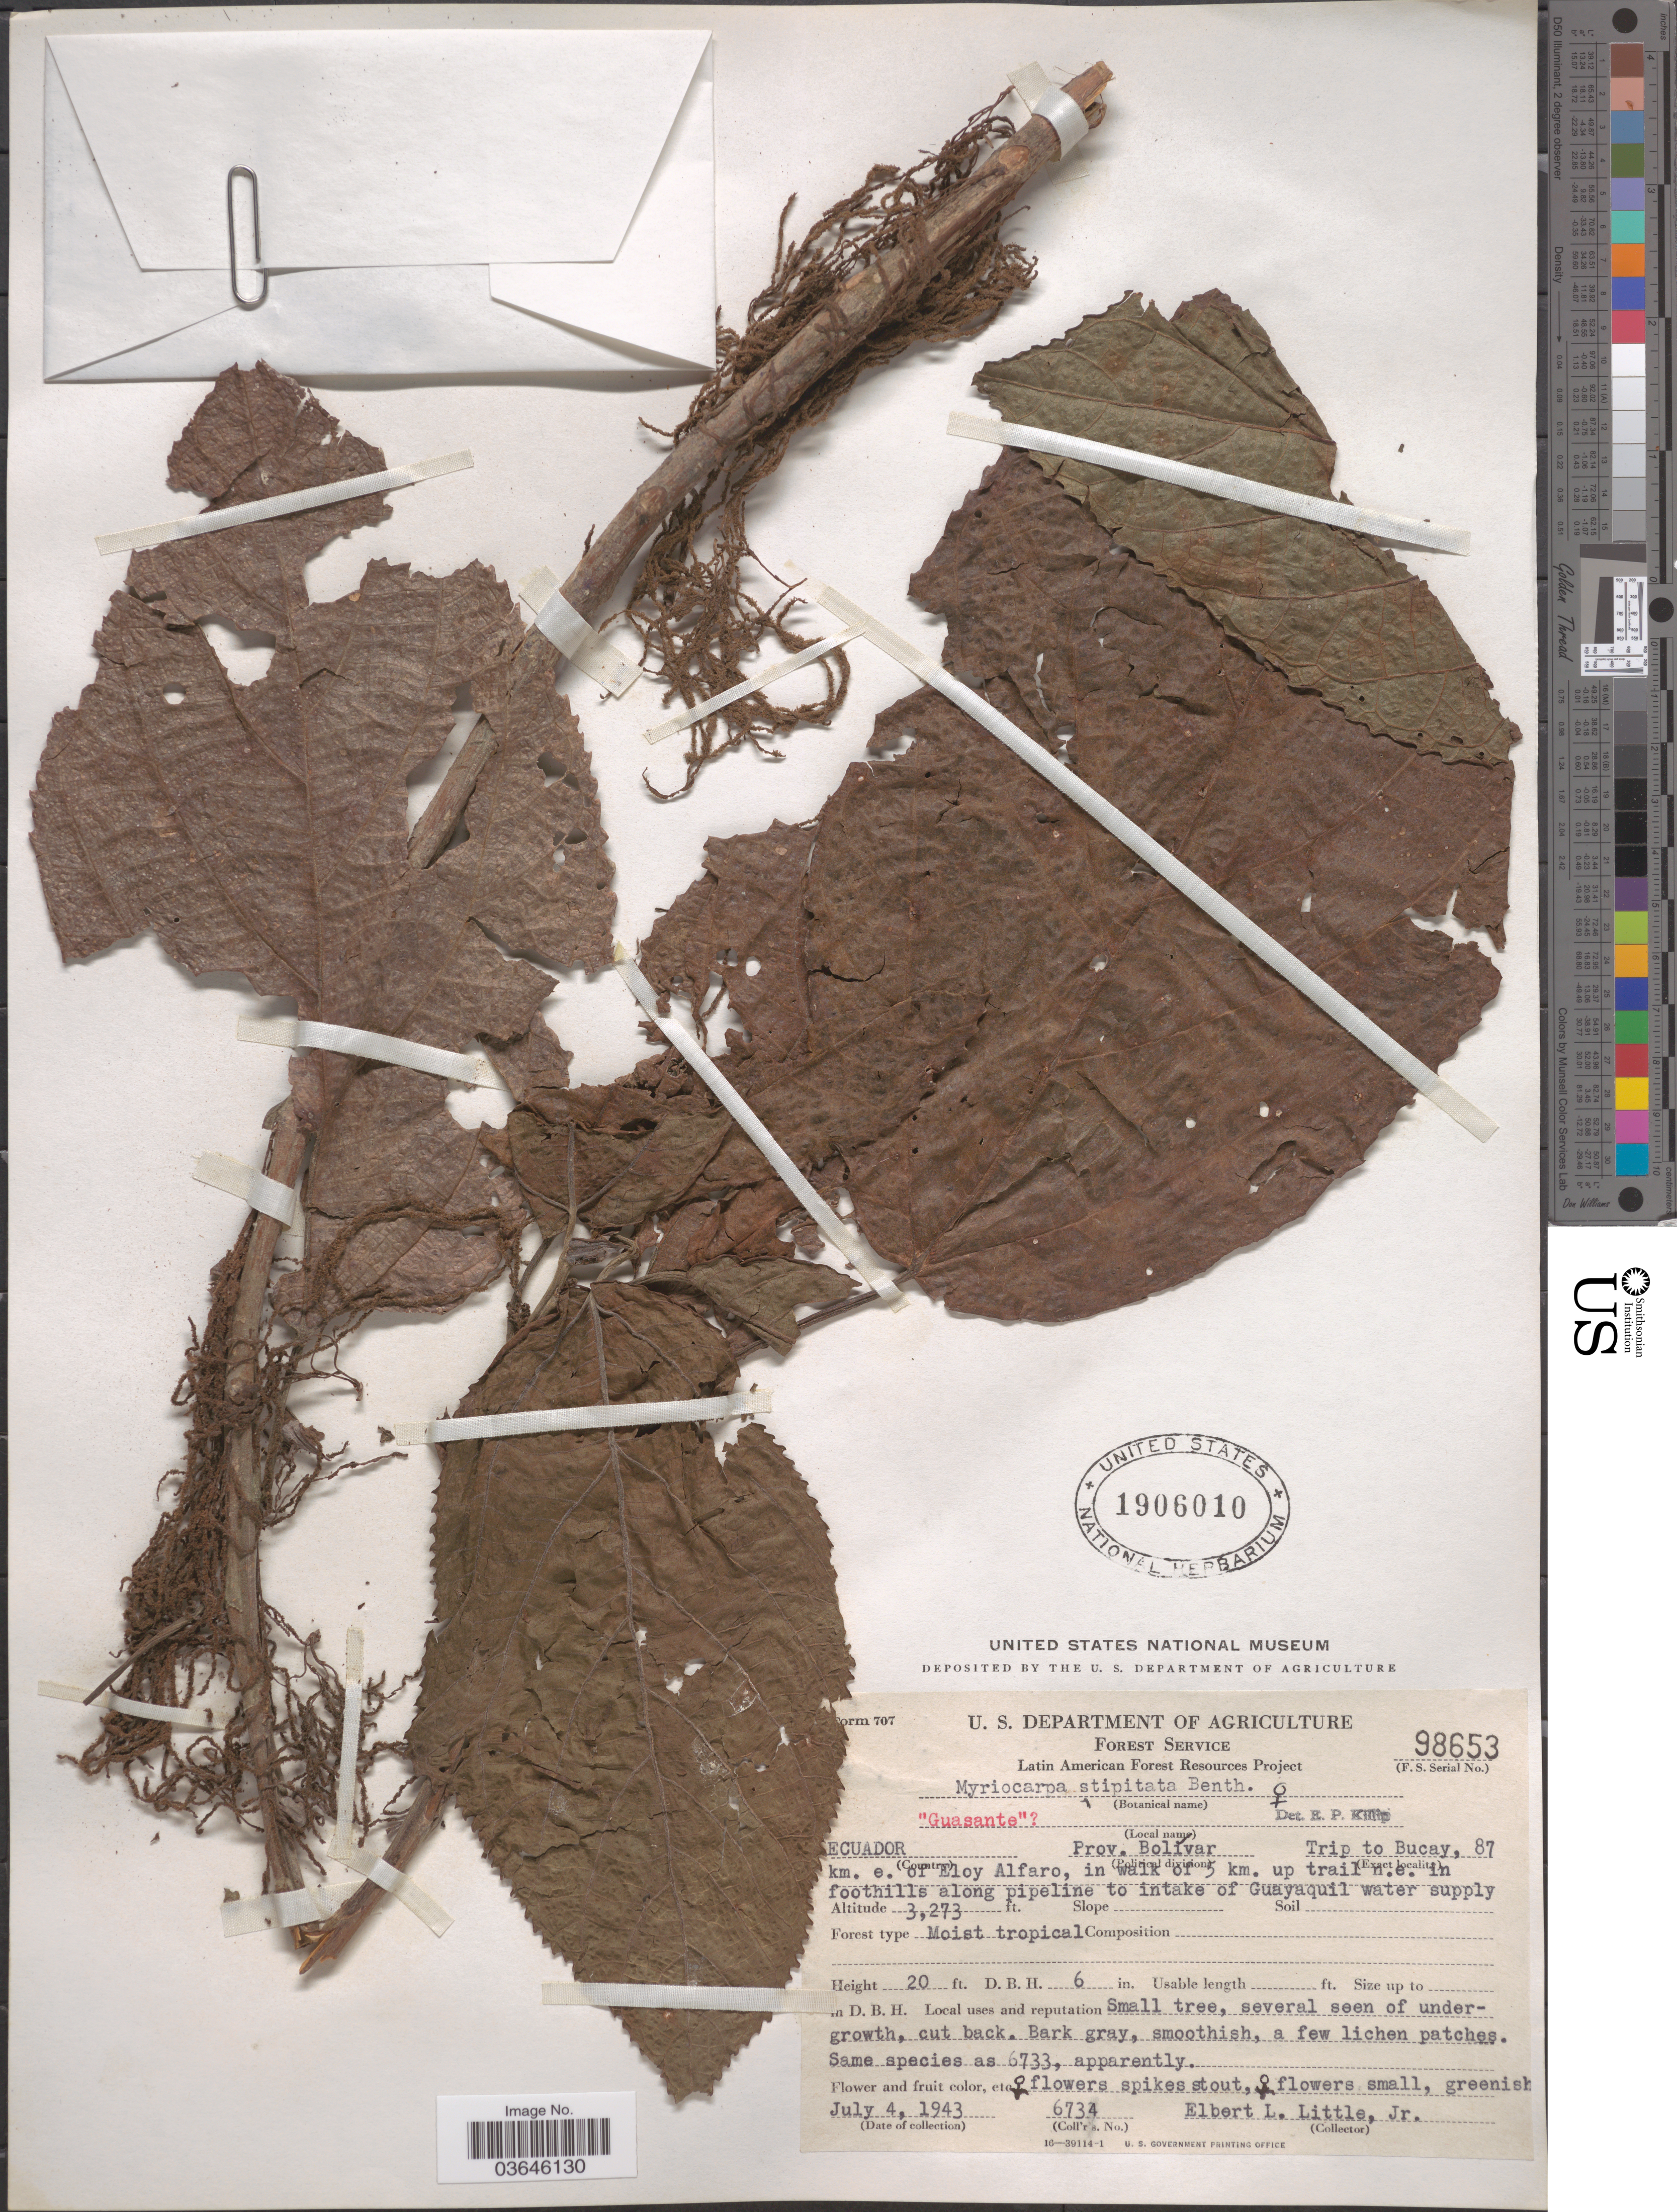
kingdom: Plantae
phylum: Tracheophyta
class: Magnoliopsida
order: Rosales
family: Urticaceae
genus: Myriocarpa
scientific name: Myriocarpa stipitata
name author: Benth.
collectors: E. L. Little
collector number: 6743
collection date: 1943-07-04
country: Ecuador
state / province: Bolívar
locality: Trip to Bucay, 87 km. e. of Eloy Alfaro, in walk of 5 km. up trail n.e. in foothills along pipeline to intake of Guayaquil water supply.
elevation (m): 998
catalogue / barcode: US 1906010